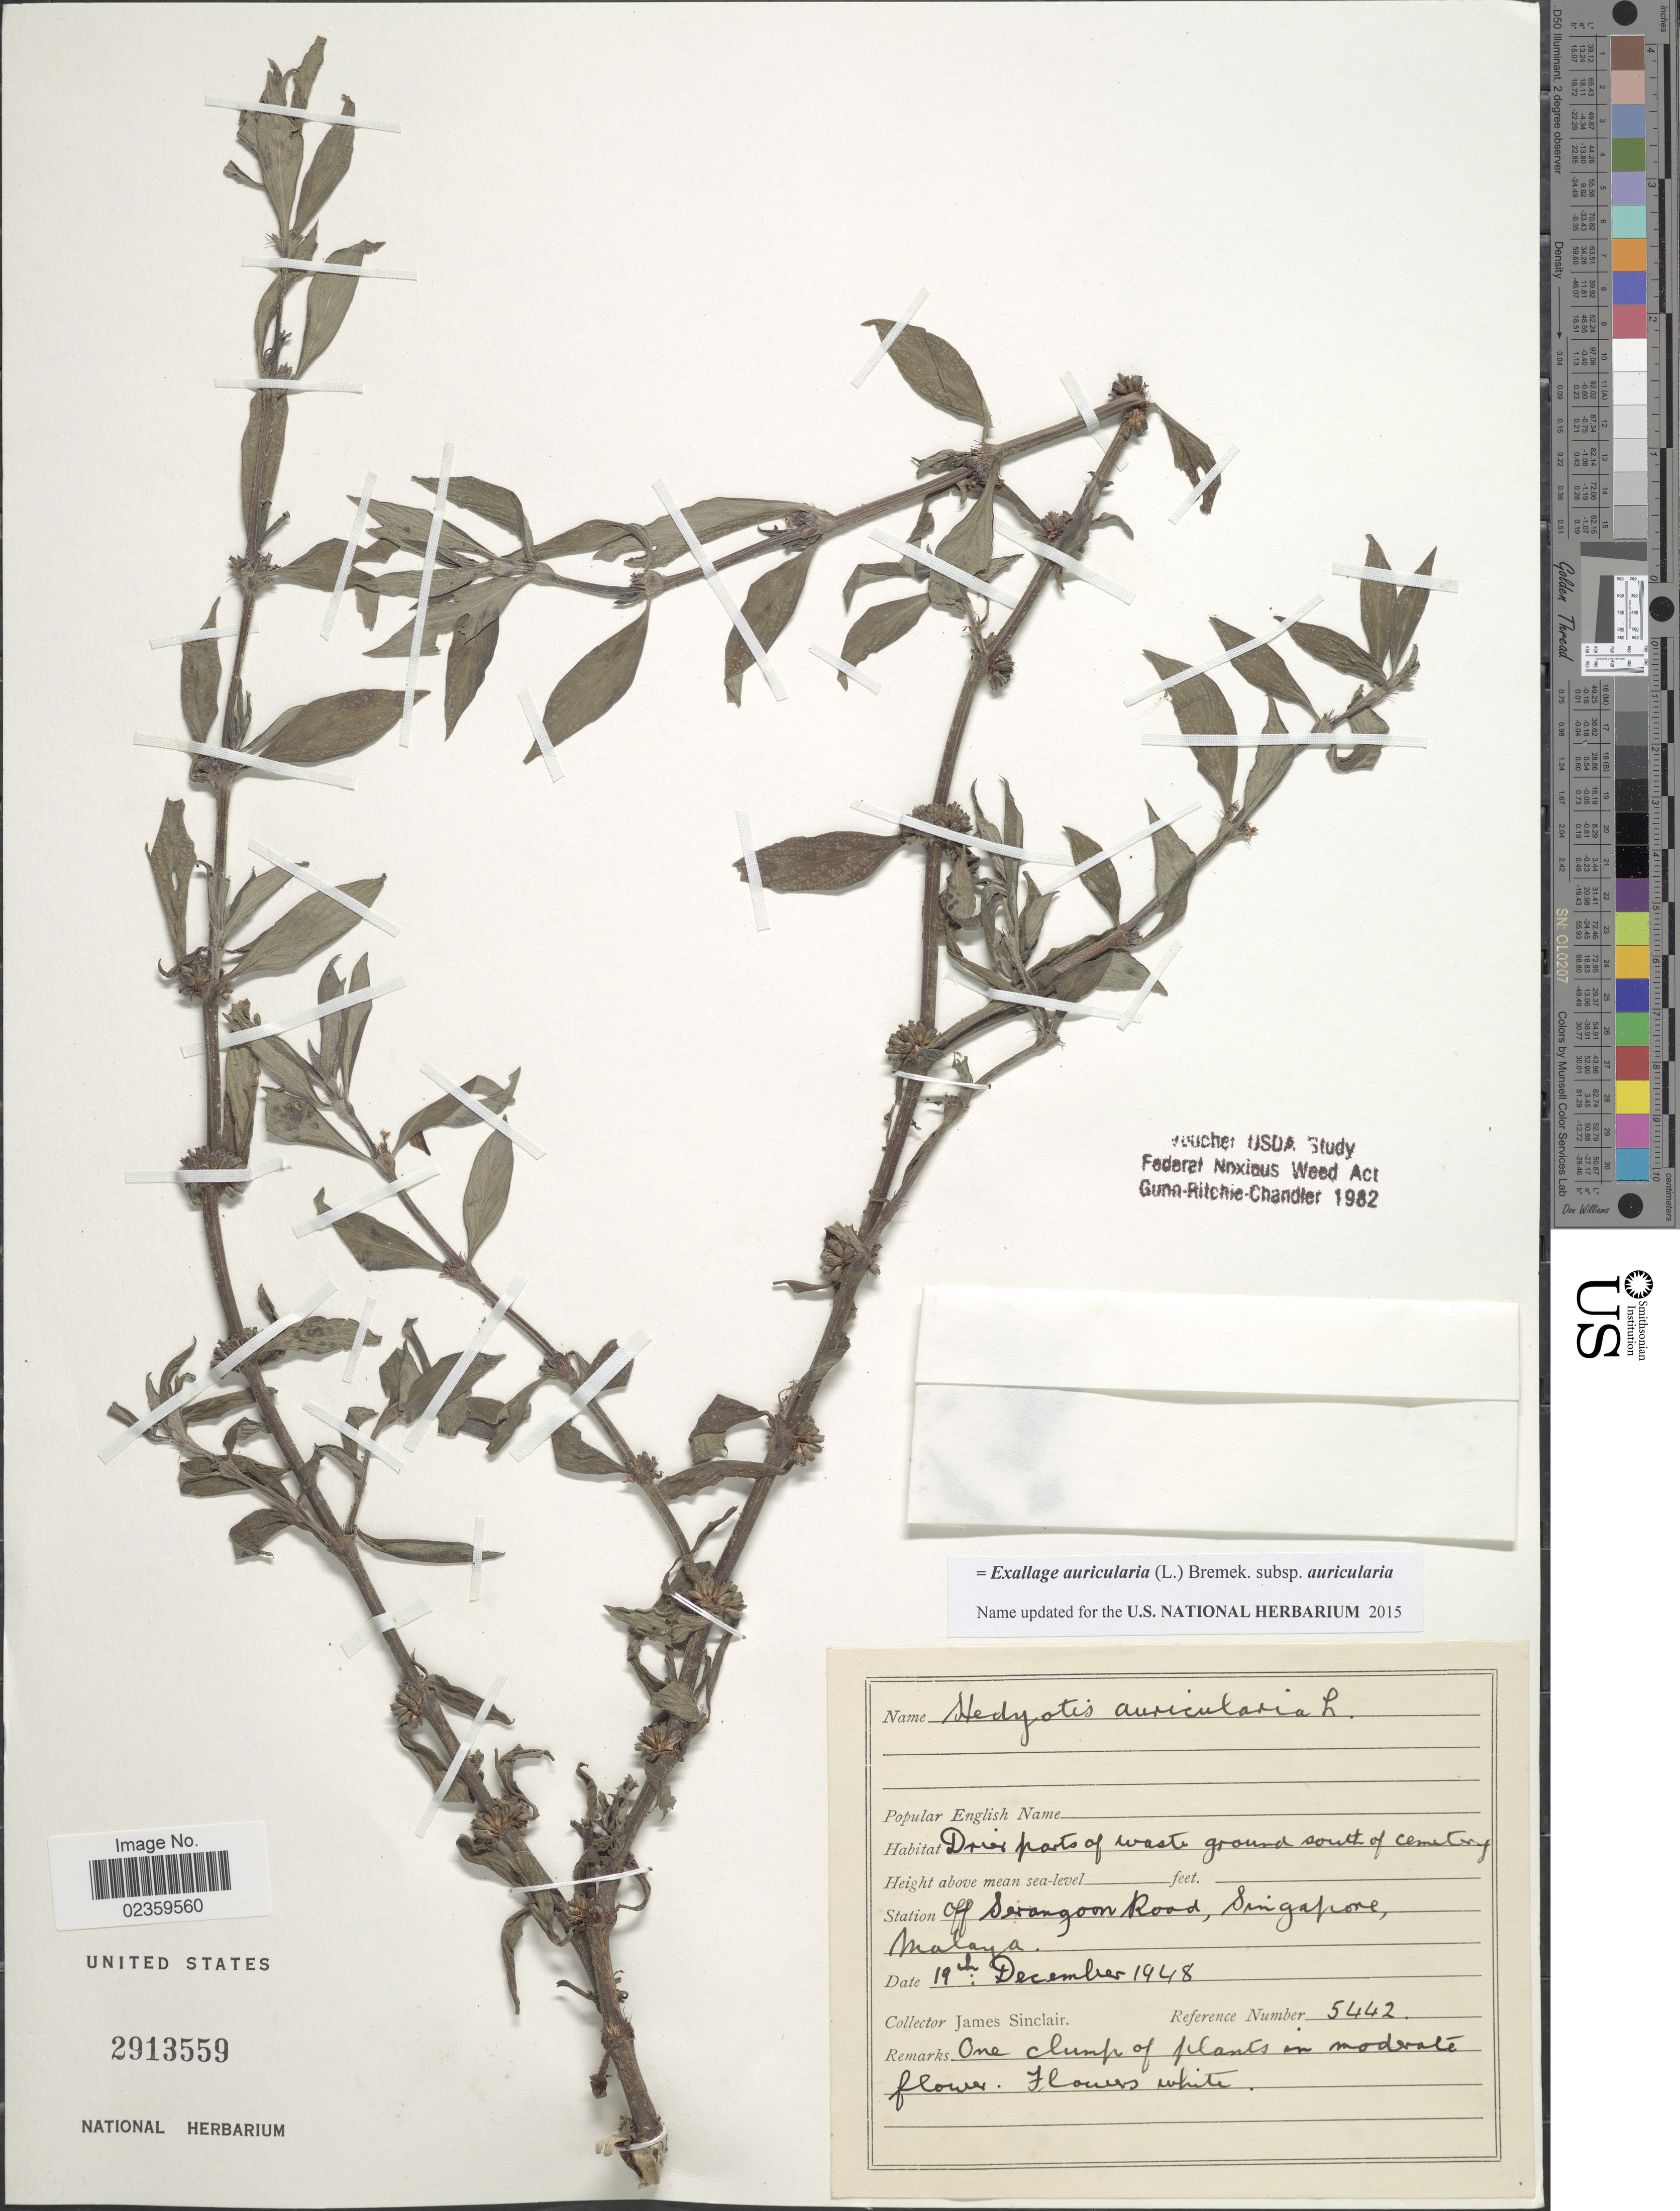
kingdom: Plantae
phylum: Tracheophyta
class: Magnoliopsida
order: Gentianales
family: Rubiaceae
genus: Exallage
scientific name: Exallage auricularia subsp. auricularia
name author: (L.) Bremek.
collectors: J. Sinclair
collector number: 5442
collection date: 1948-12-19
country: Singapore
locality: Off Serangoon Road, Singapore, Malaya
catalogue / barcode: US 2913559